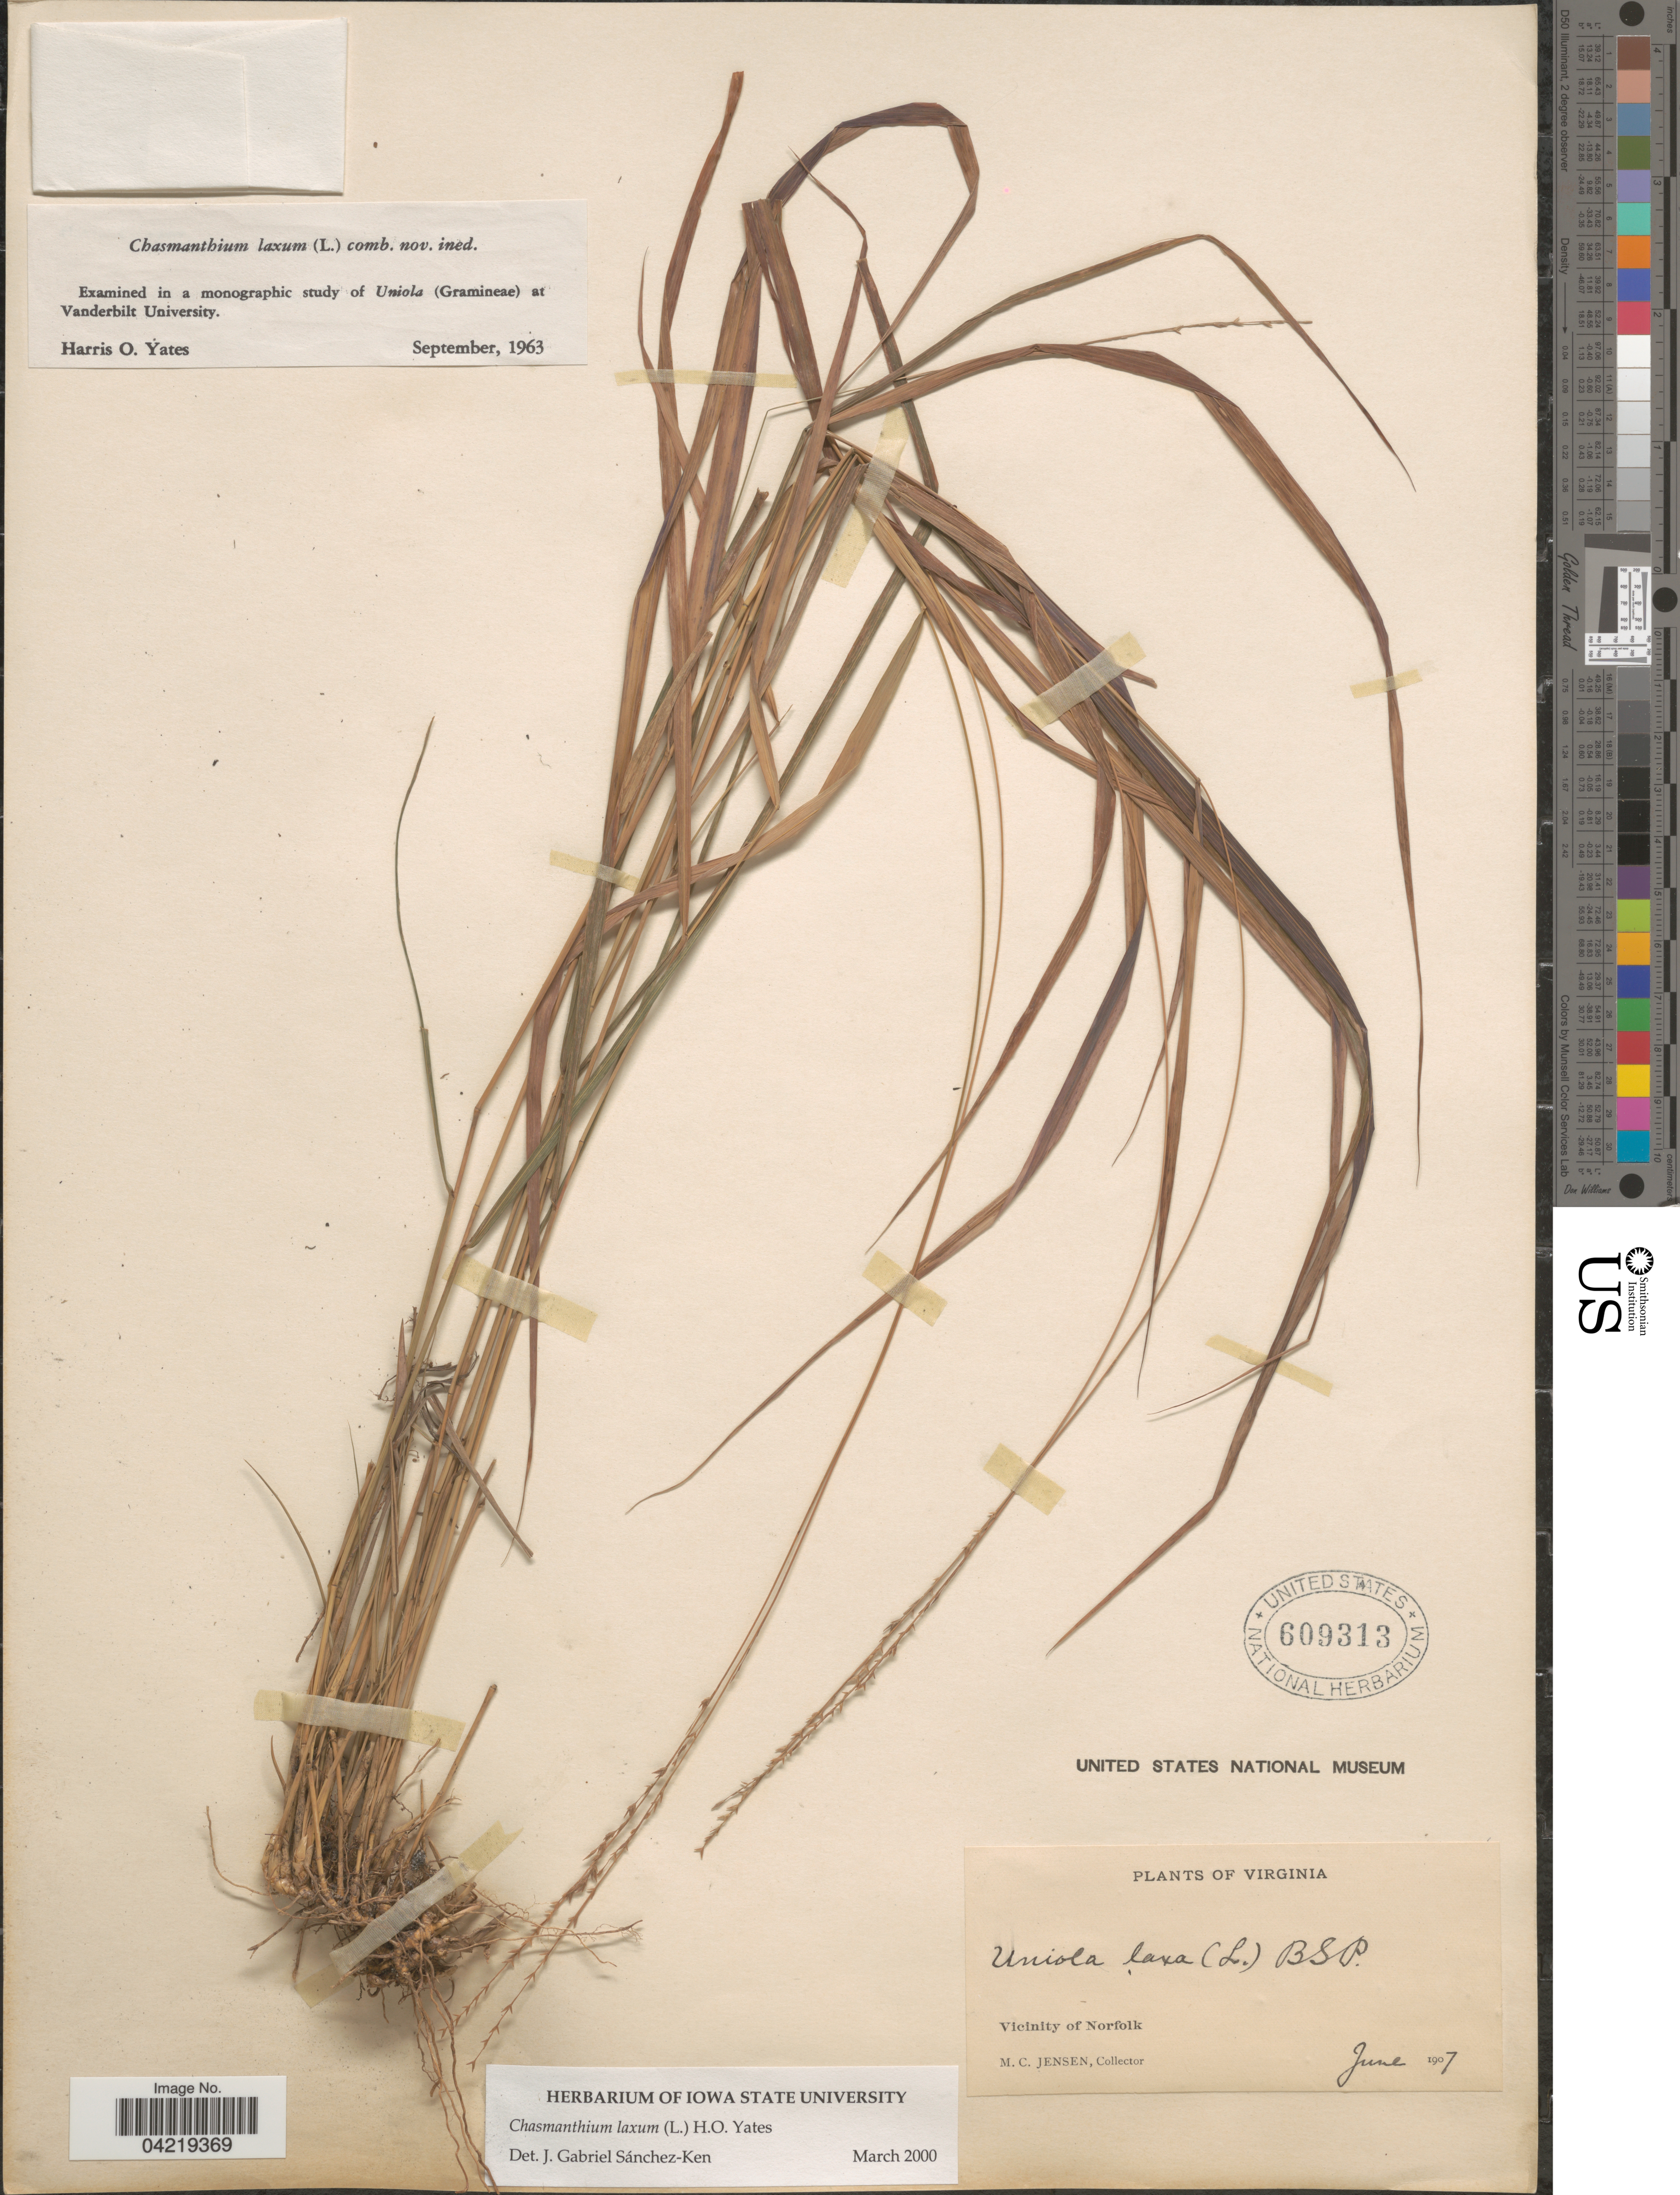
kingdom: Plantae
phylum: Tracheophyta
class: Liliopsida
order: Poales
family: Poaceae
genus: Chasmanthium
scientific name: Chasmanthium laxum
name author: (L.) H.O. Yates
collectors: M. C. Jensen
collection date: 1907-06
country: United States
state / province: Virginia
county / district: City of Norfolk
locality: Vicinity of Norfolk.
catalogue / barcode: US 609313